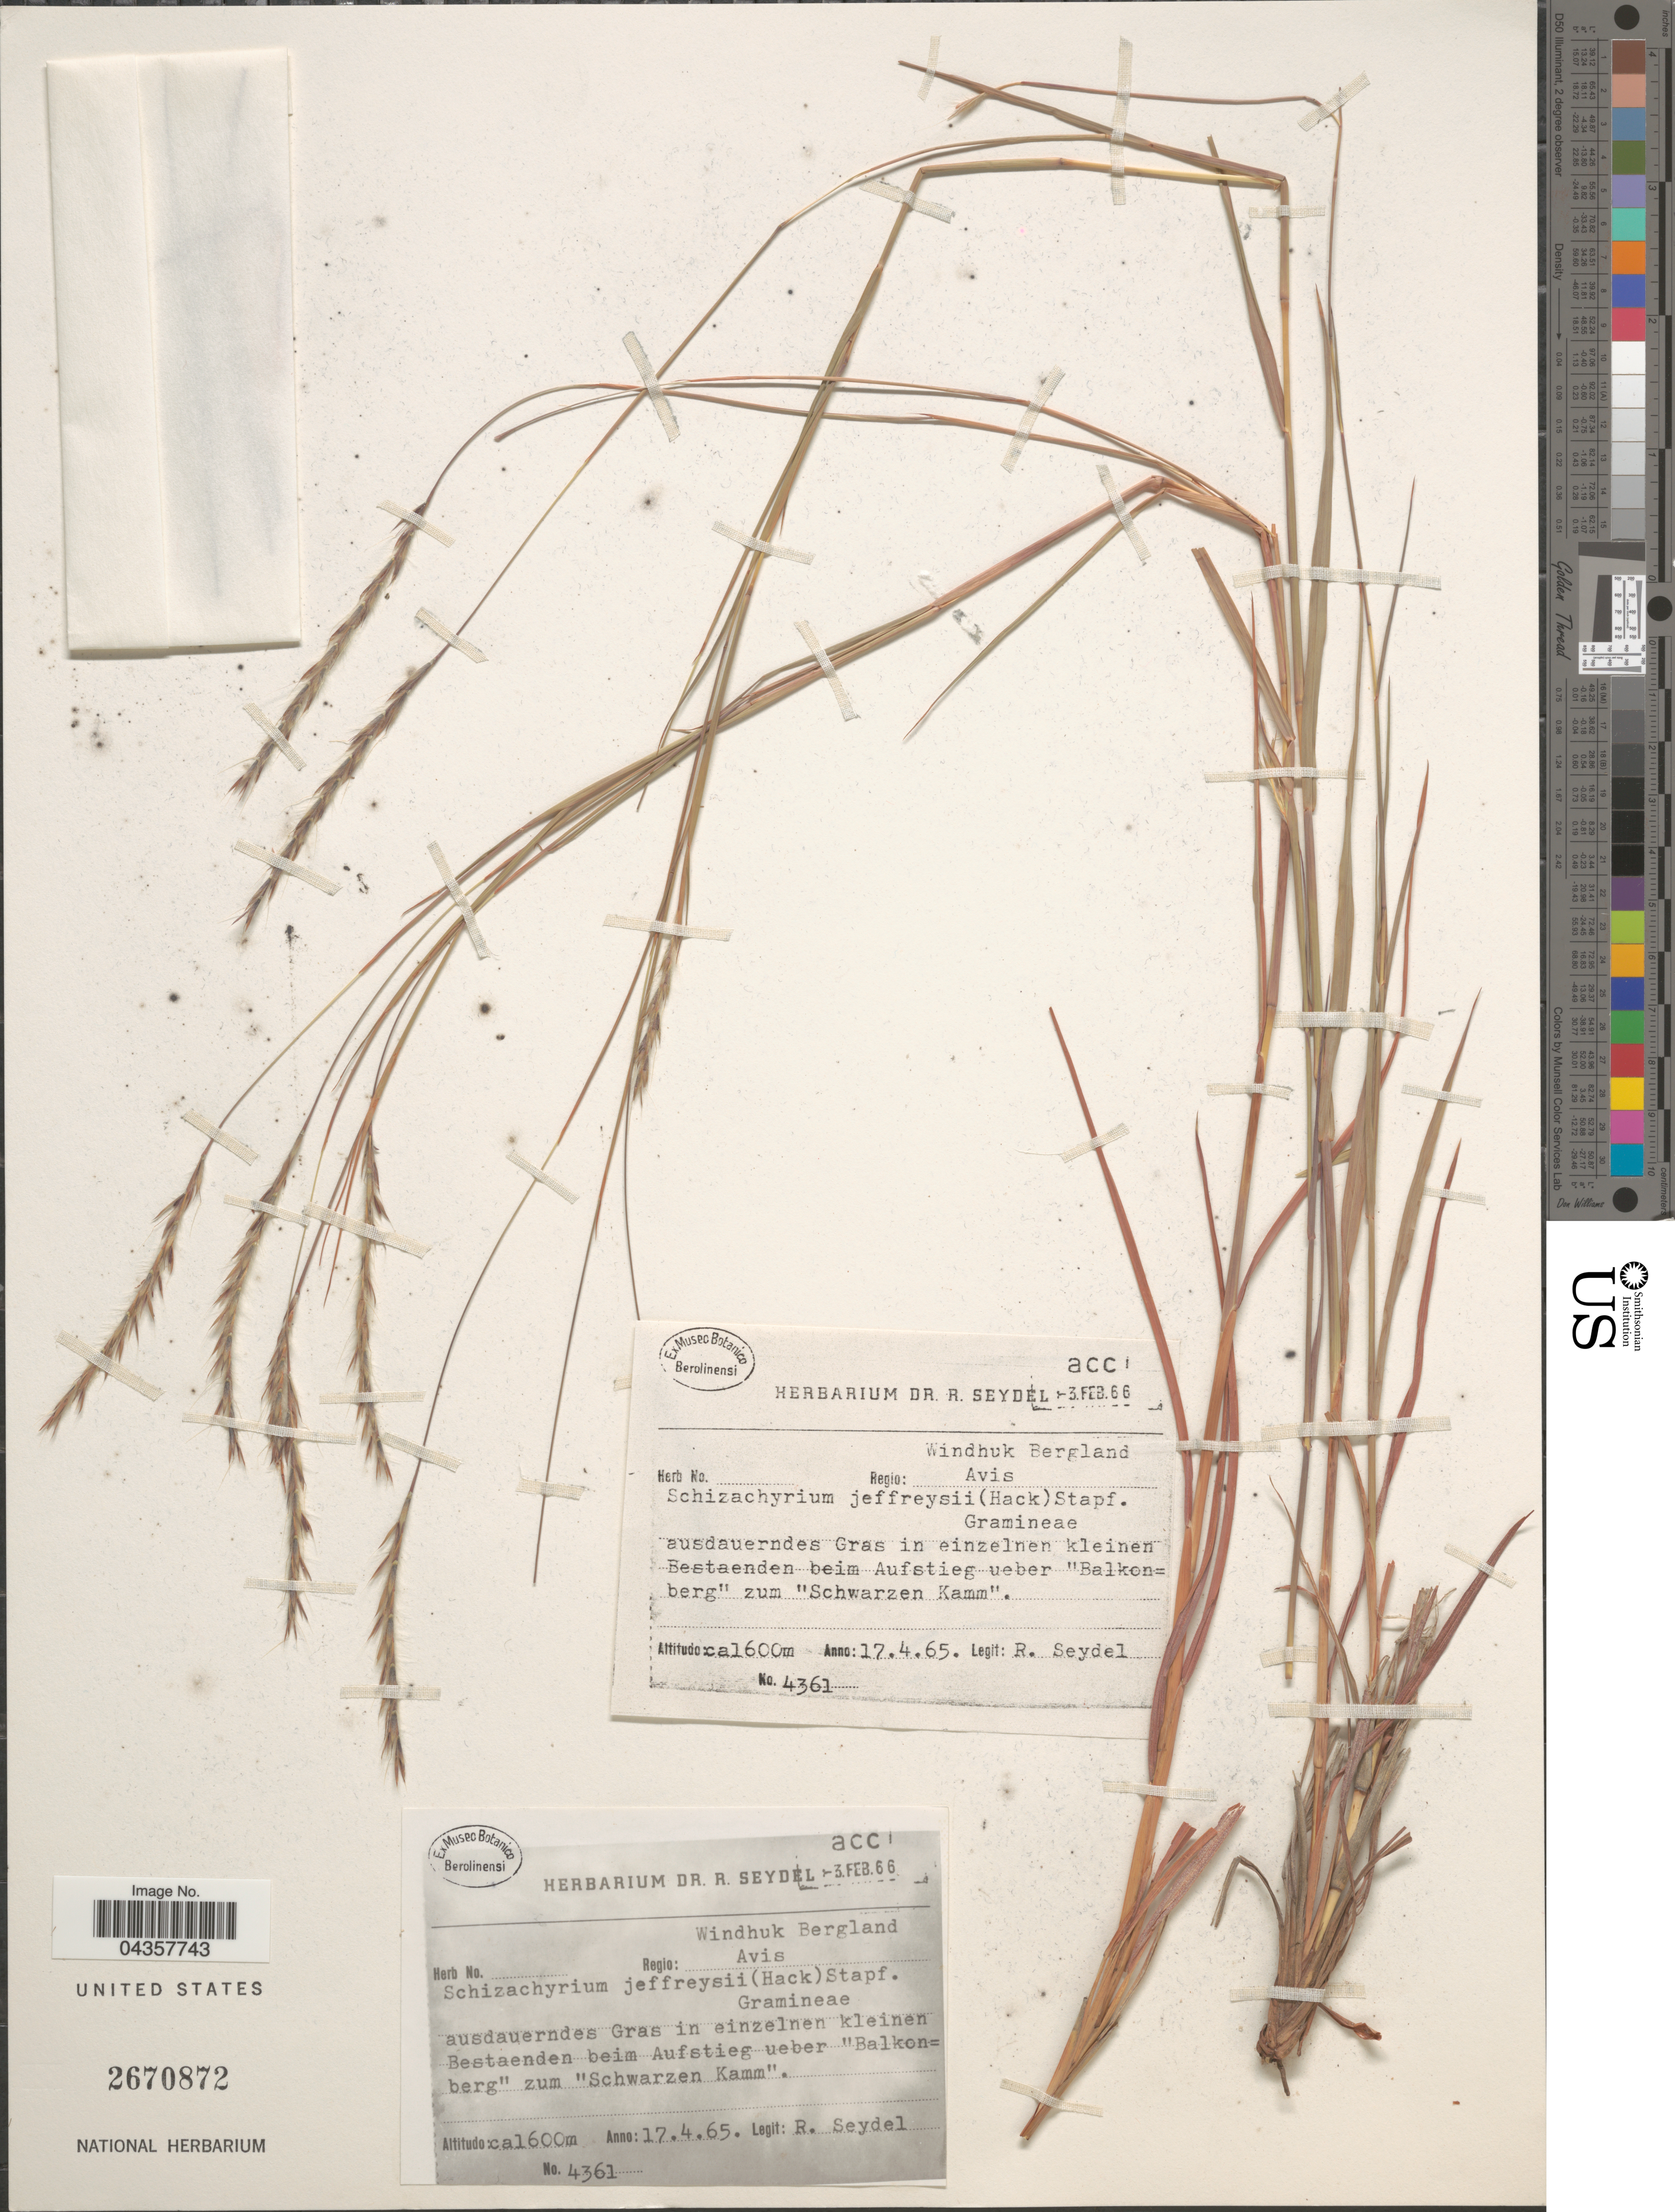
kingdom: Plantae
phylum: Tracheophyta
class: Liliopsida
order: Poales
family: Poaceae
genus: Schizachyrium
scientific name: Schizachyrium jeffreysii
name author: (Hack.) Stapf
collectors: R. Seydel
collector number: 4361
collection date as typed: Transcribed d/m/y: 17/4/65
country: Namibia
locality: Regio: Windhuk Bergland Avis.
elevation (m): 1600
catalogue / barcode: US 2670872